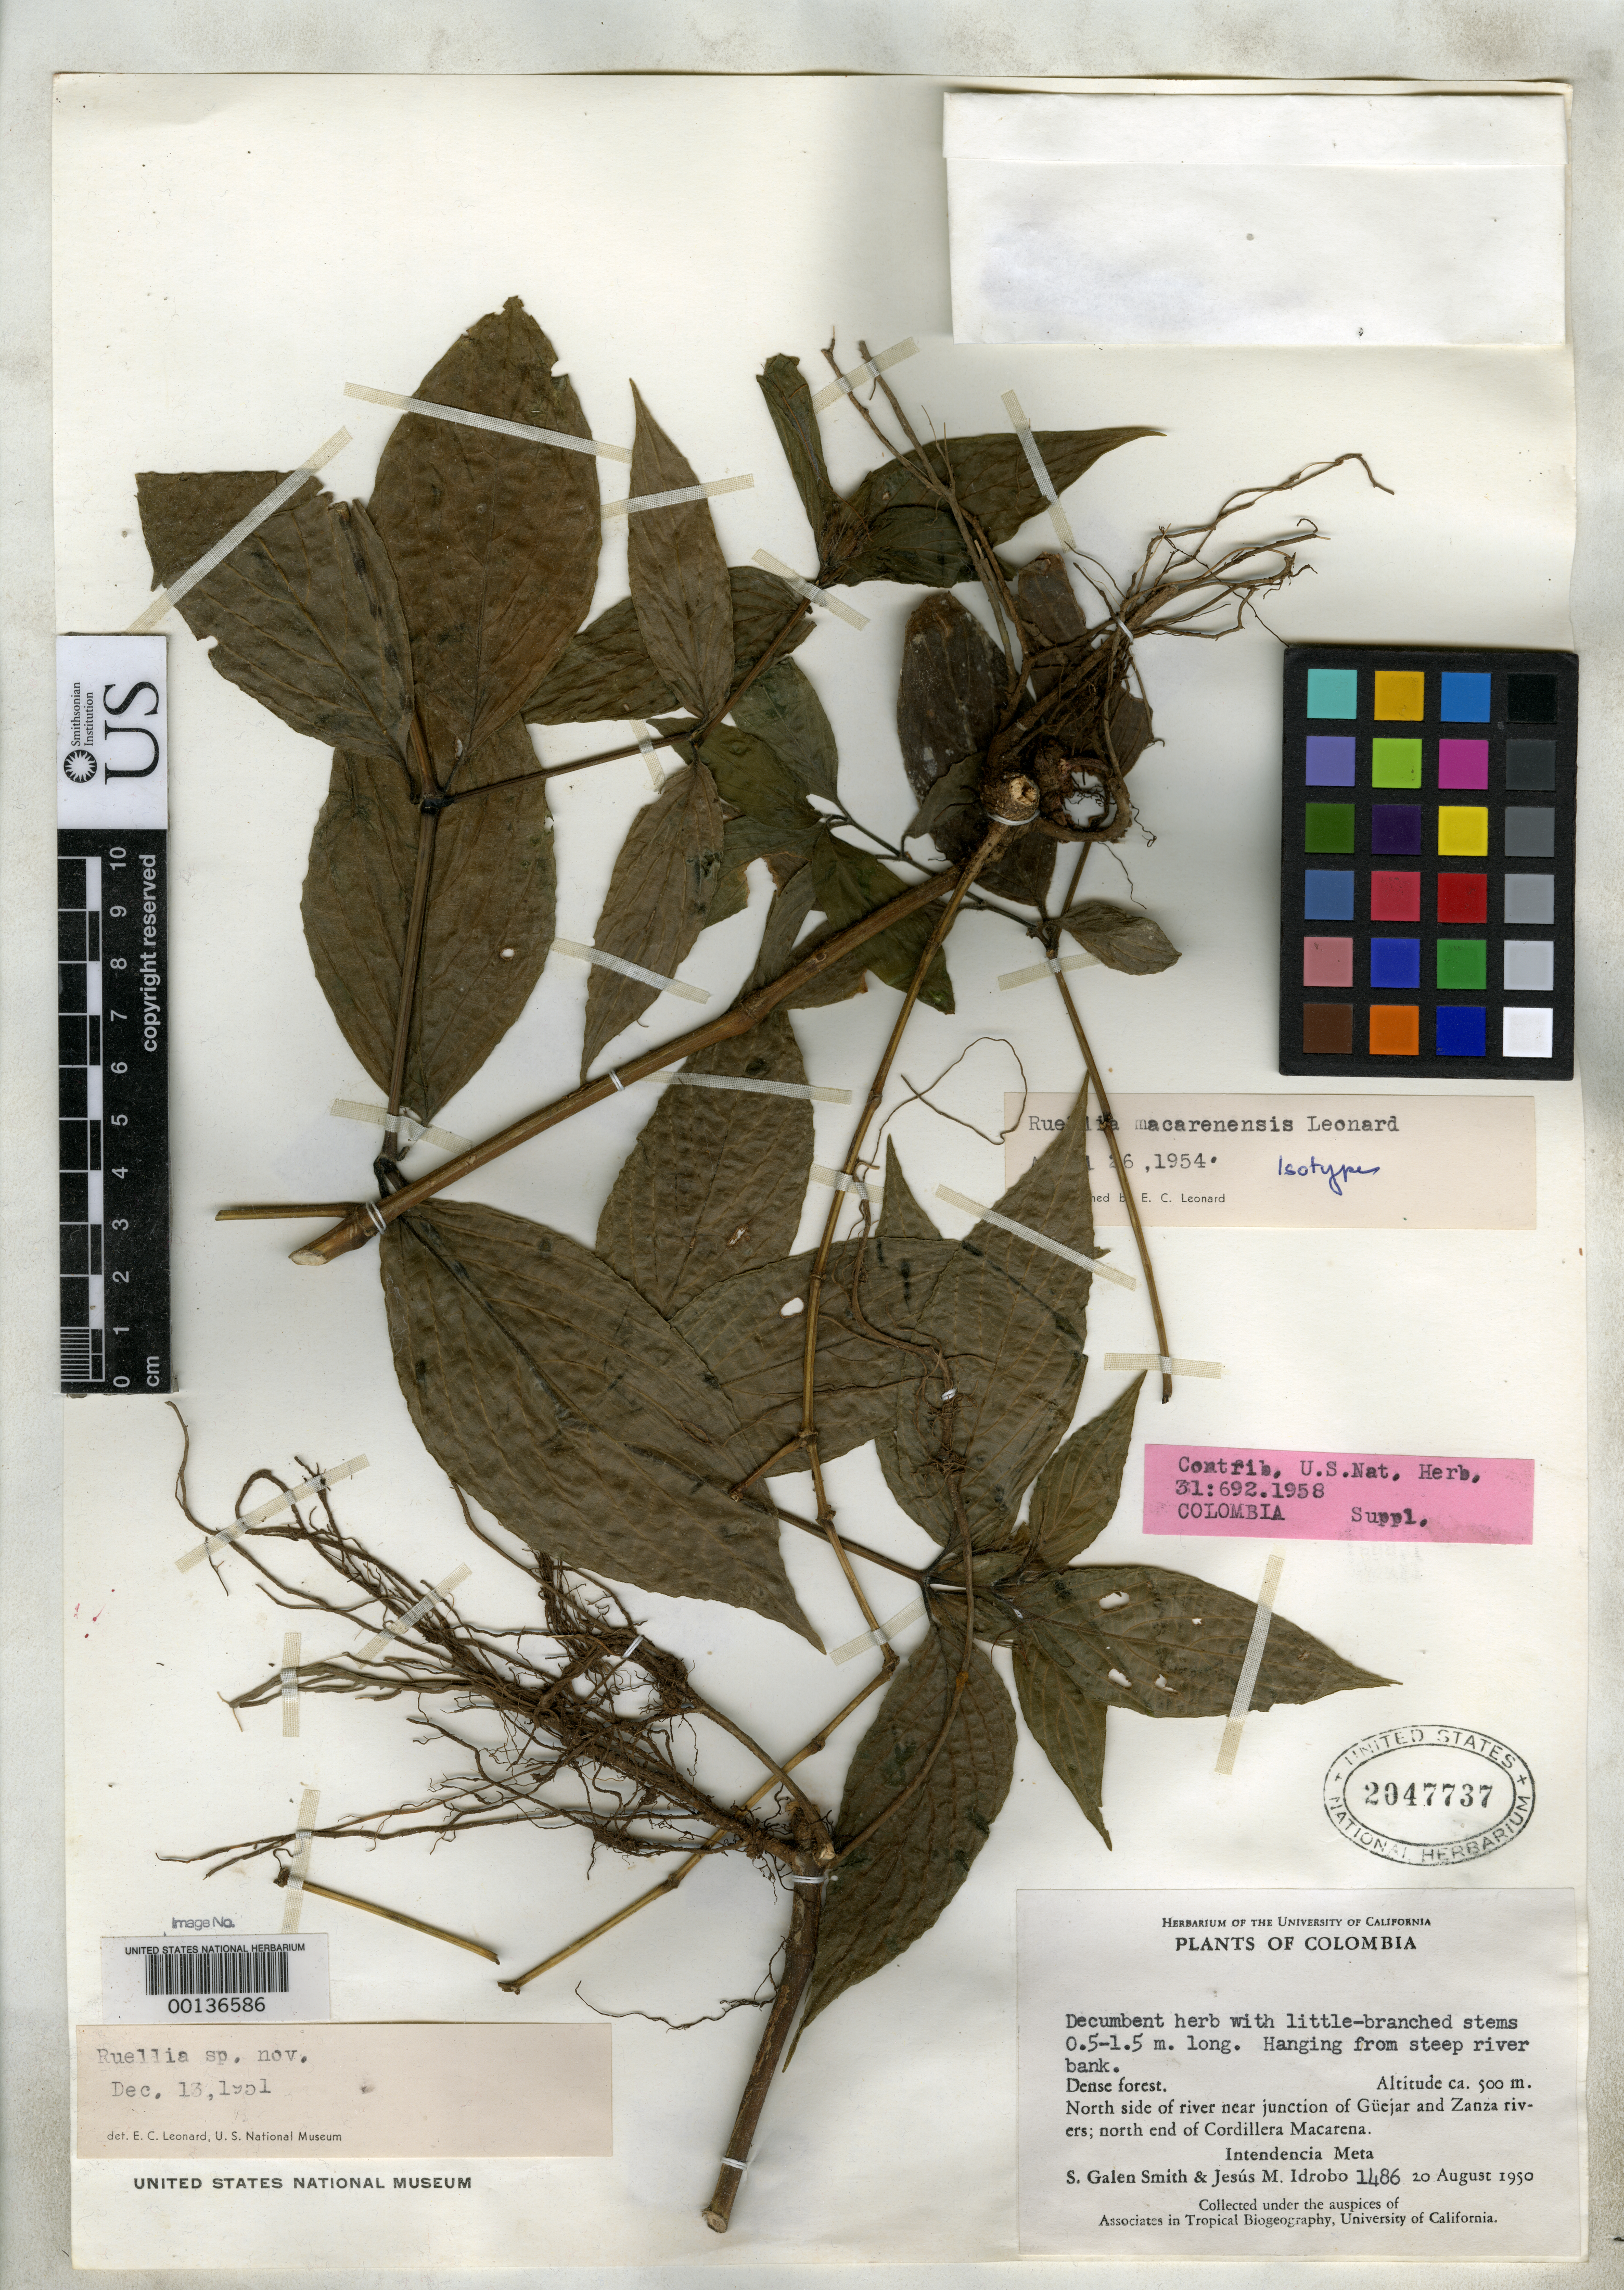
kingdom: Plantae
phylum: Tracheophyta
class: Magnoliopsida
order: Lamiales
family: Acanthaceae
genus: Ruellia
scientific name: Ruellia macarenensis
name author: Leonard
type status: Isotype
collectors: S. G. Smith & J. M. Idrobo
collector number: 1486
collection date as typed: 20 Aug 1950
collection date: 1950-08-20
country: Colombia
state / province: Meta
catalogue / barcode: US 2047737